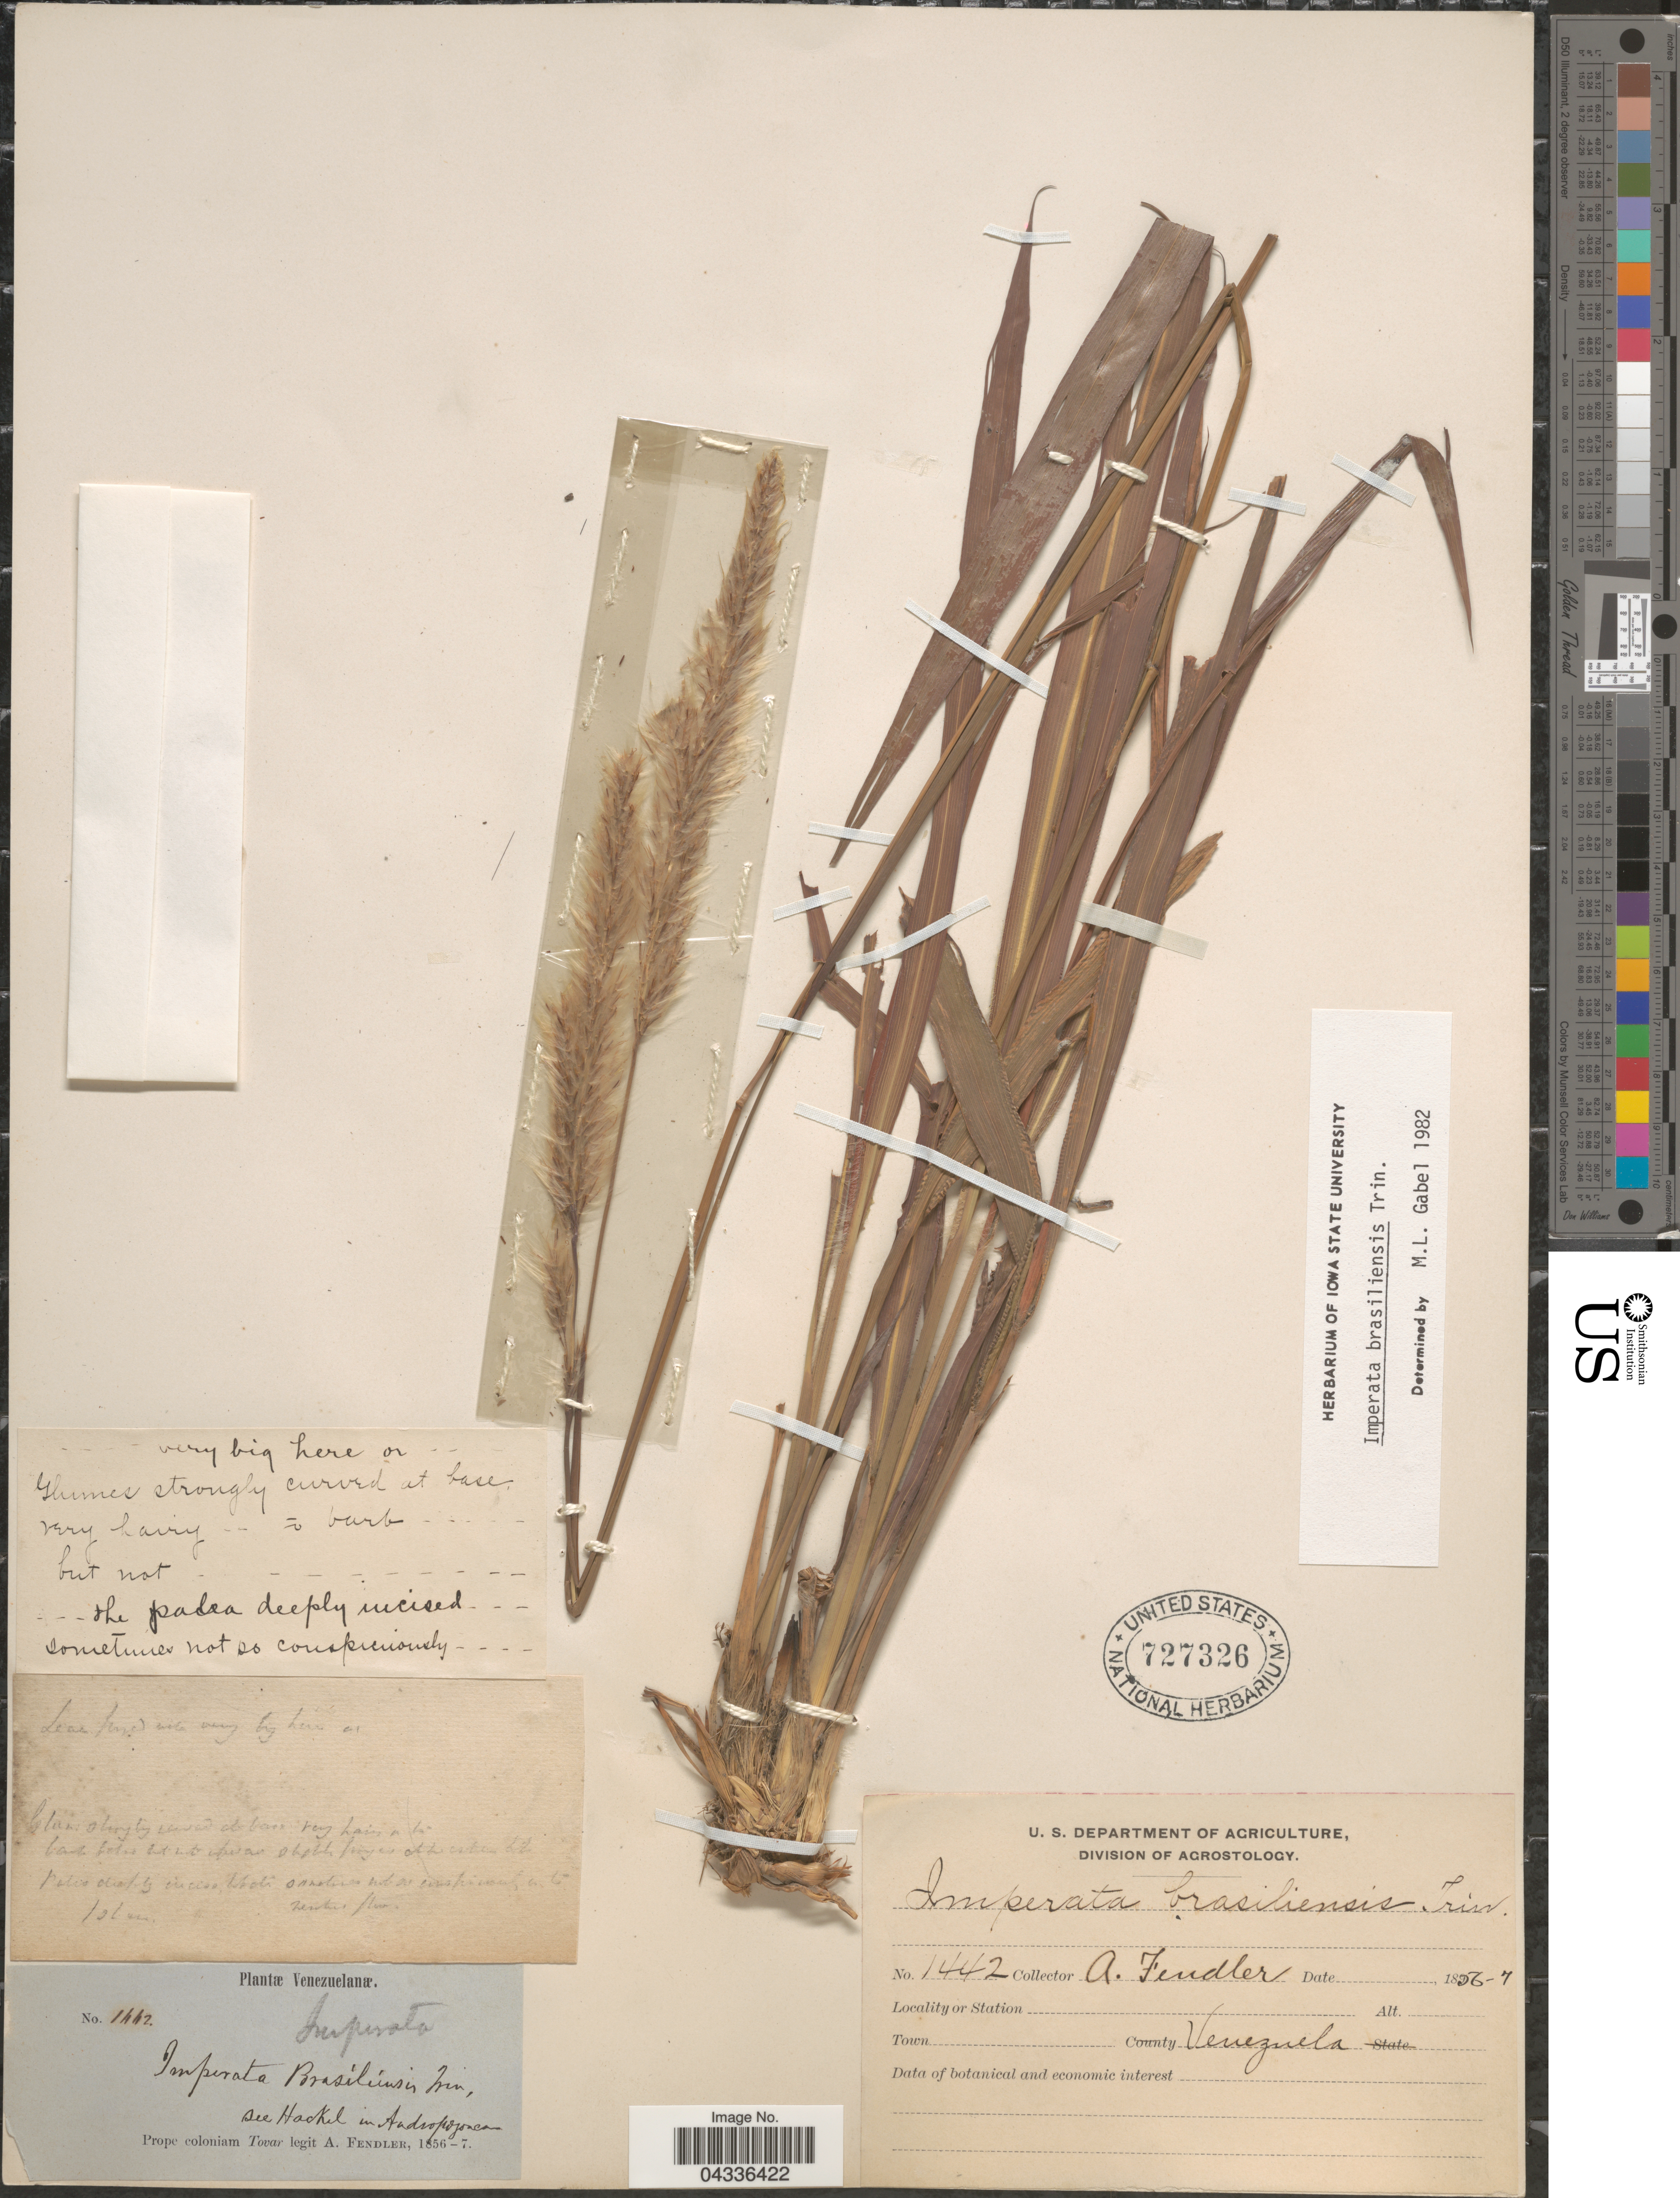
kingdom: Plantae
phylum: Tracheophyta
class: Liliopsida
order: Poales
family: Poaceae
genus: Imperata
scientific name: Imperata brasiliensis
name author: Trin.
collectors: A. Fendler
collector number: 1442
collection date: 1856/1857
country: Venezuela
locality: Prope coloniam Tovar.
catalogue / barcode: US 727326